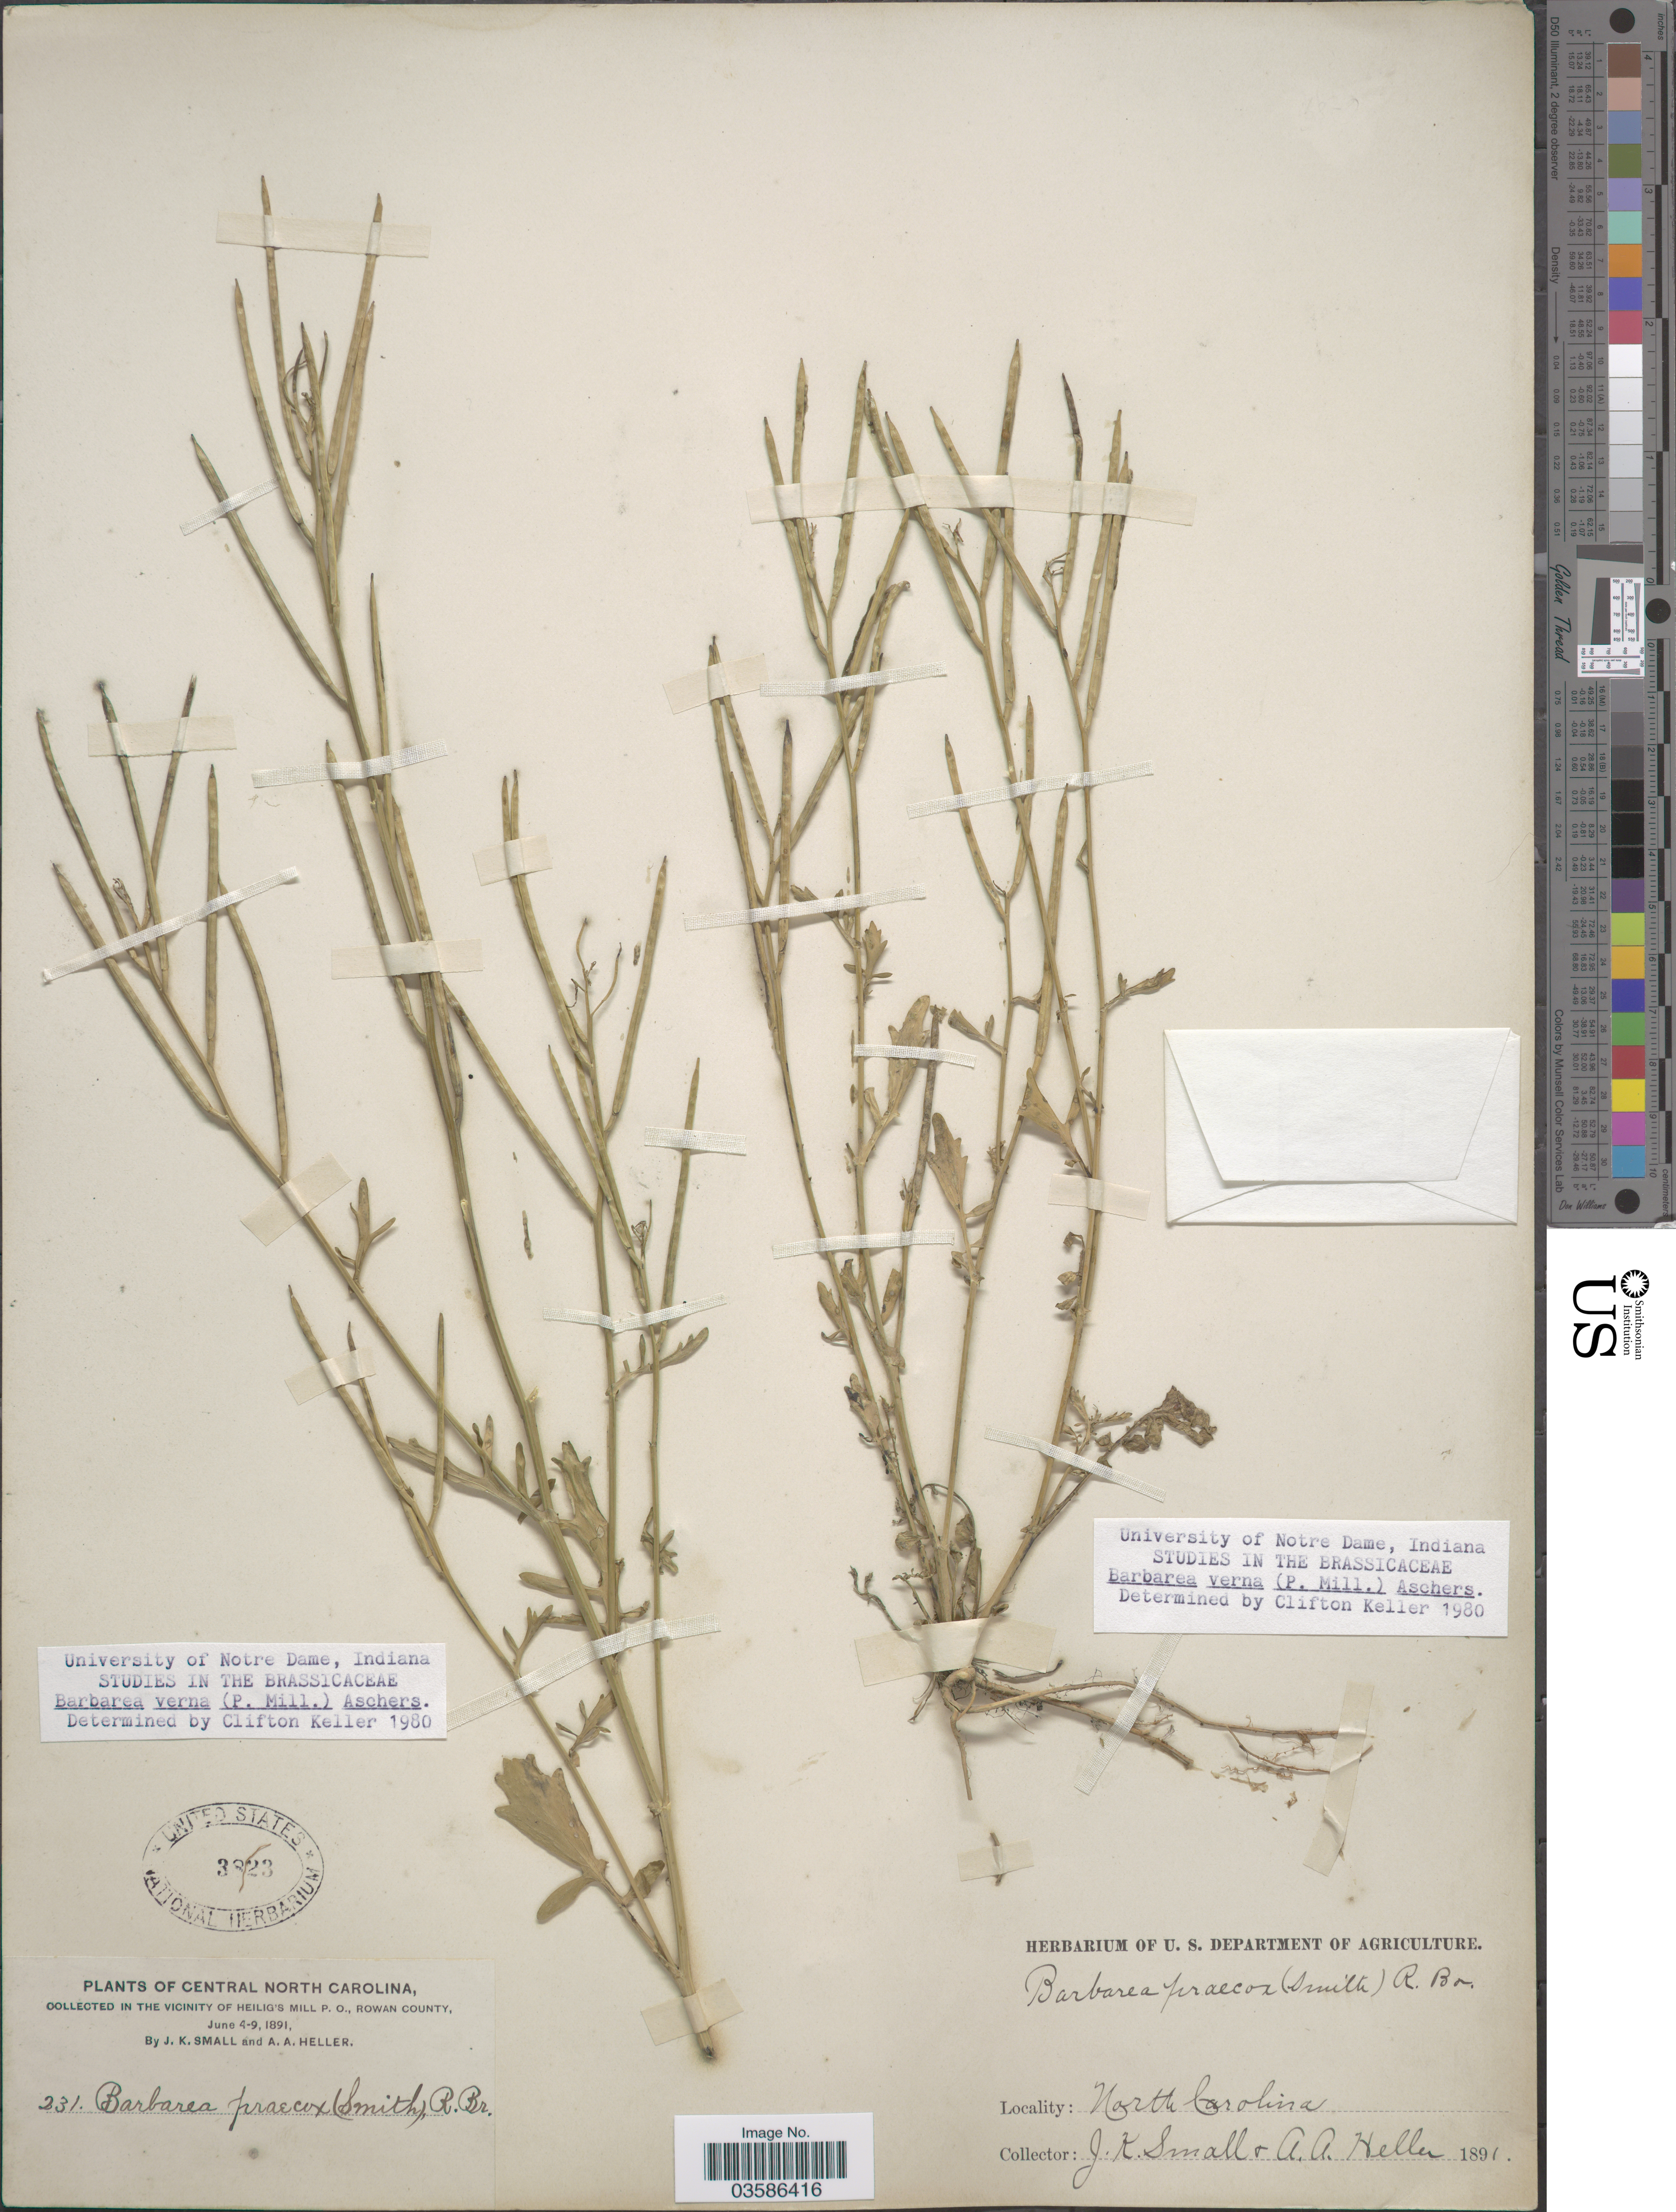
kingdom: Plantae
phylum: Tracheophyta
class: Magnoliopsida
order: Brassicales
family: Brassicaceae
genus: Barbarea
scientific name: Barbarea verna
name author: (Mill.) Asch.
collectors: J. K. Small & A. A. Heller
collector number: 231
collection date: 1891-06-04/1891-06-09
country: United States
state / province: North Carolina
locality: Central North Carolina. In the vicinity of Heilig's Mill P. O., Rowan County.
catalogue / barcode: US 3823